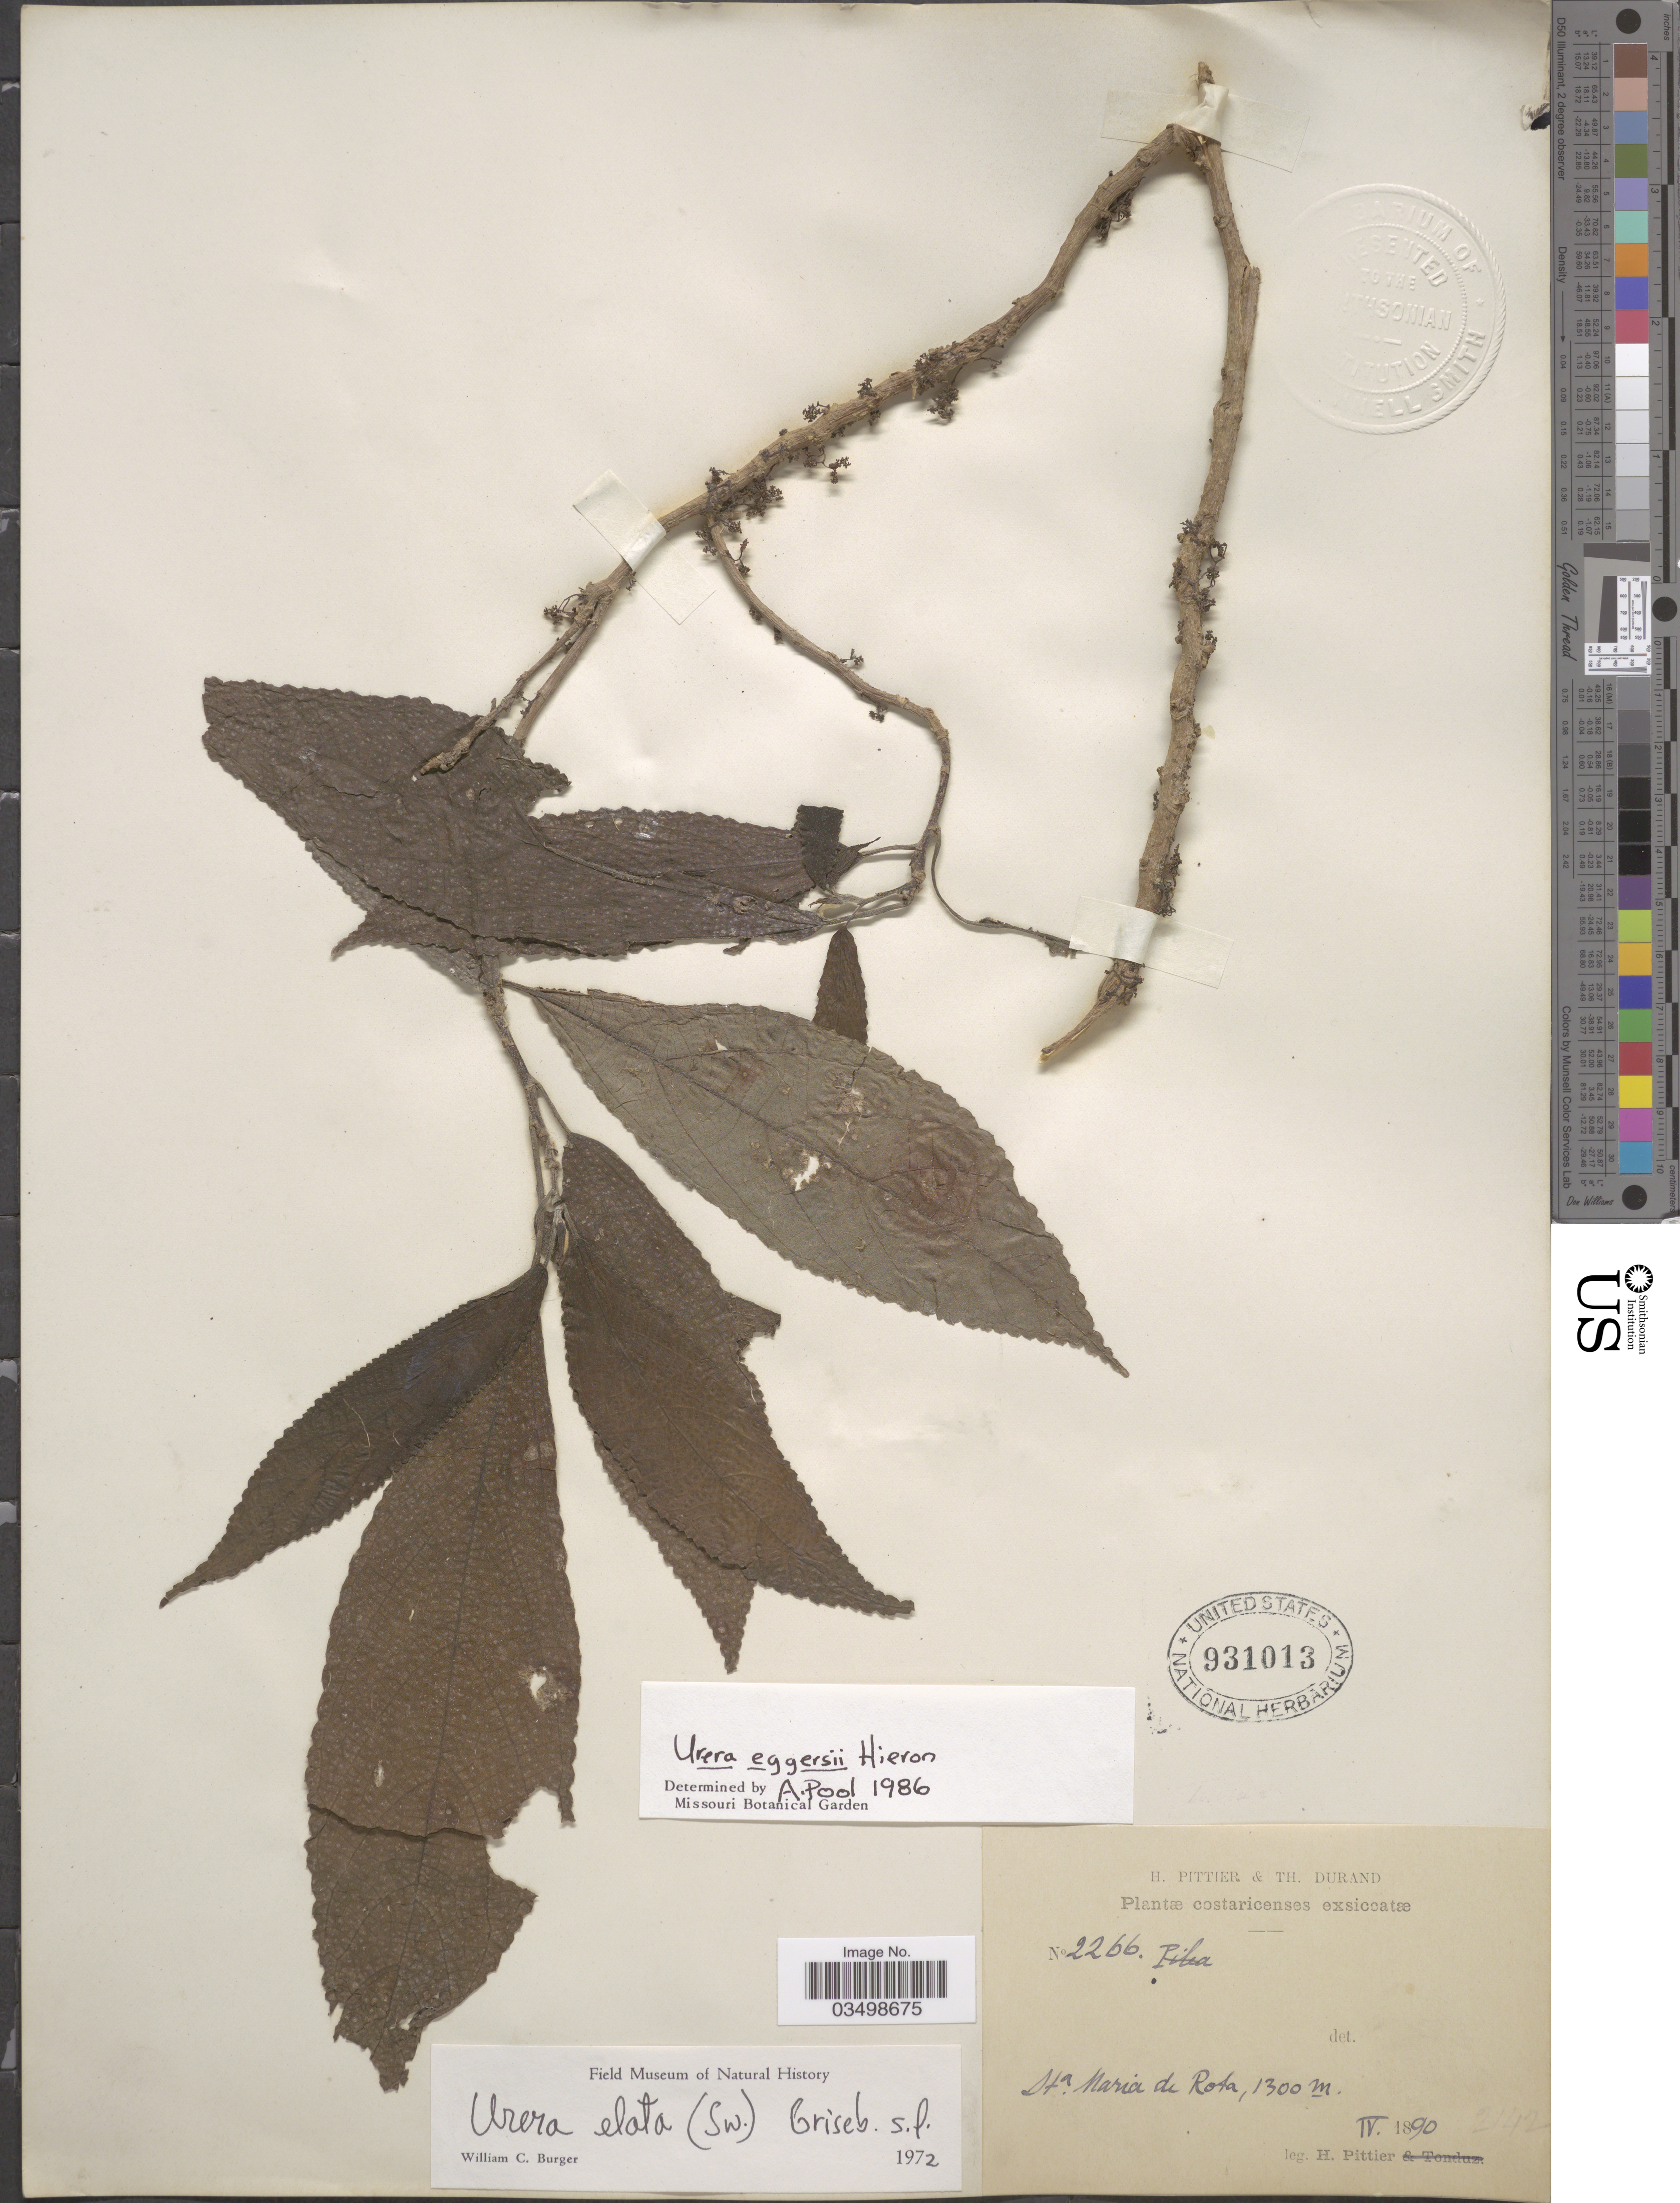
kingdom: Plantae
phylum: Tracheophyta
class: Magnoliopsida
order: Rosales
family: Urticaceae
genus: Urera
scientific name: Urera eggersii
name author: Hieron.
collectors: H. F. Pittier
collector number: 2266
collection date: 1890-04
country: Costa Rica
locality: Sta. Maria de Rota.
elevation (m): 1300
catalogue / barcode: US 931013